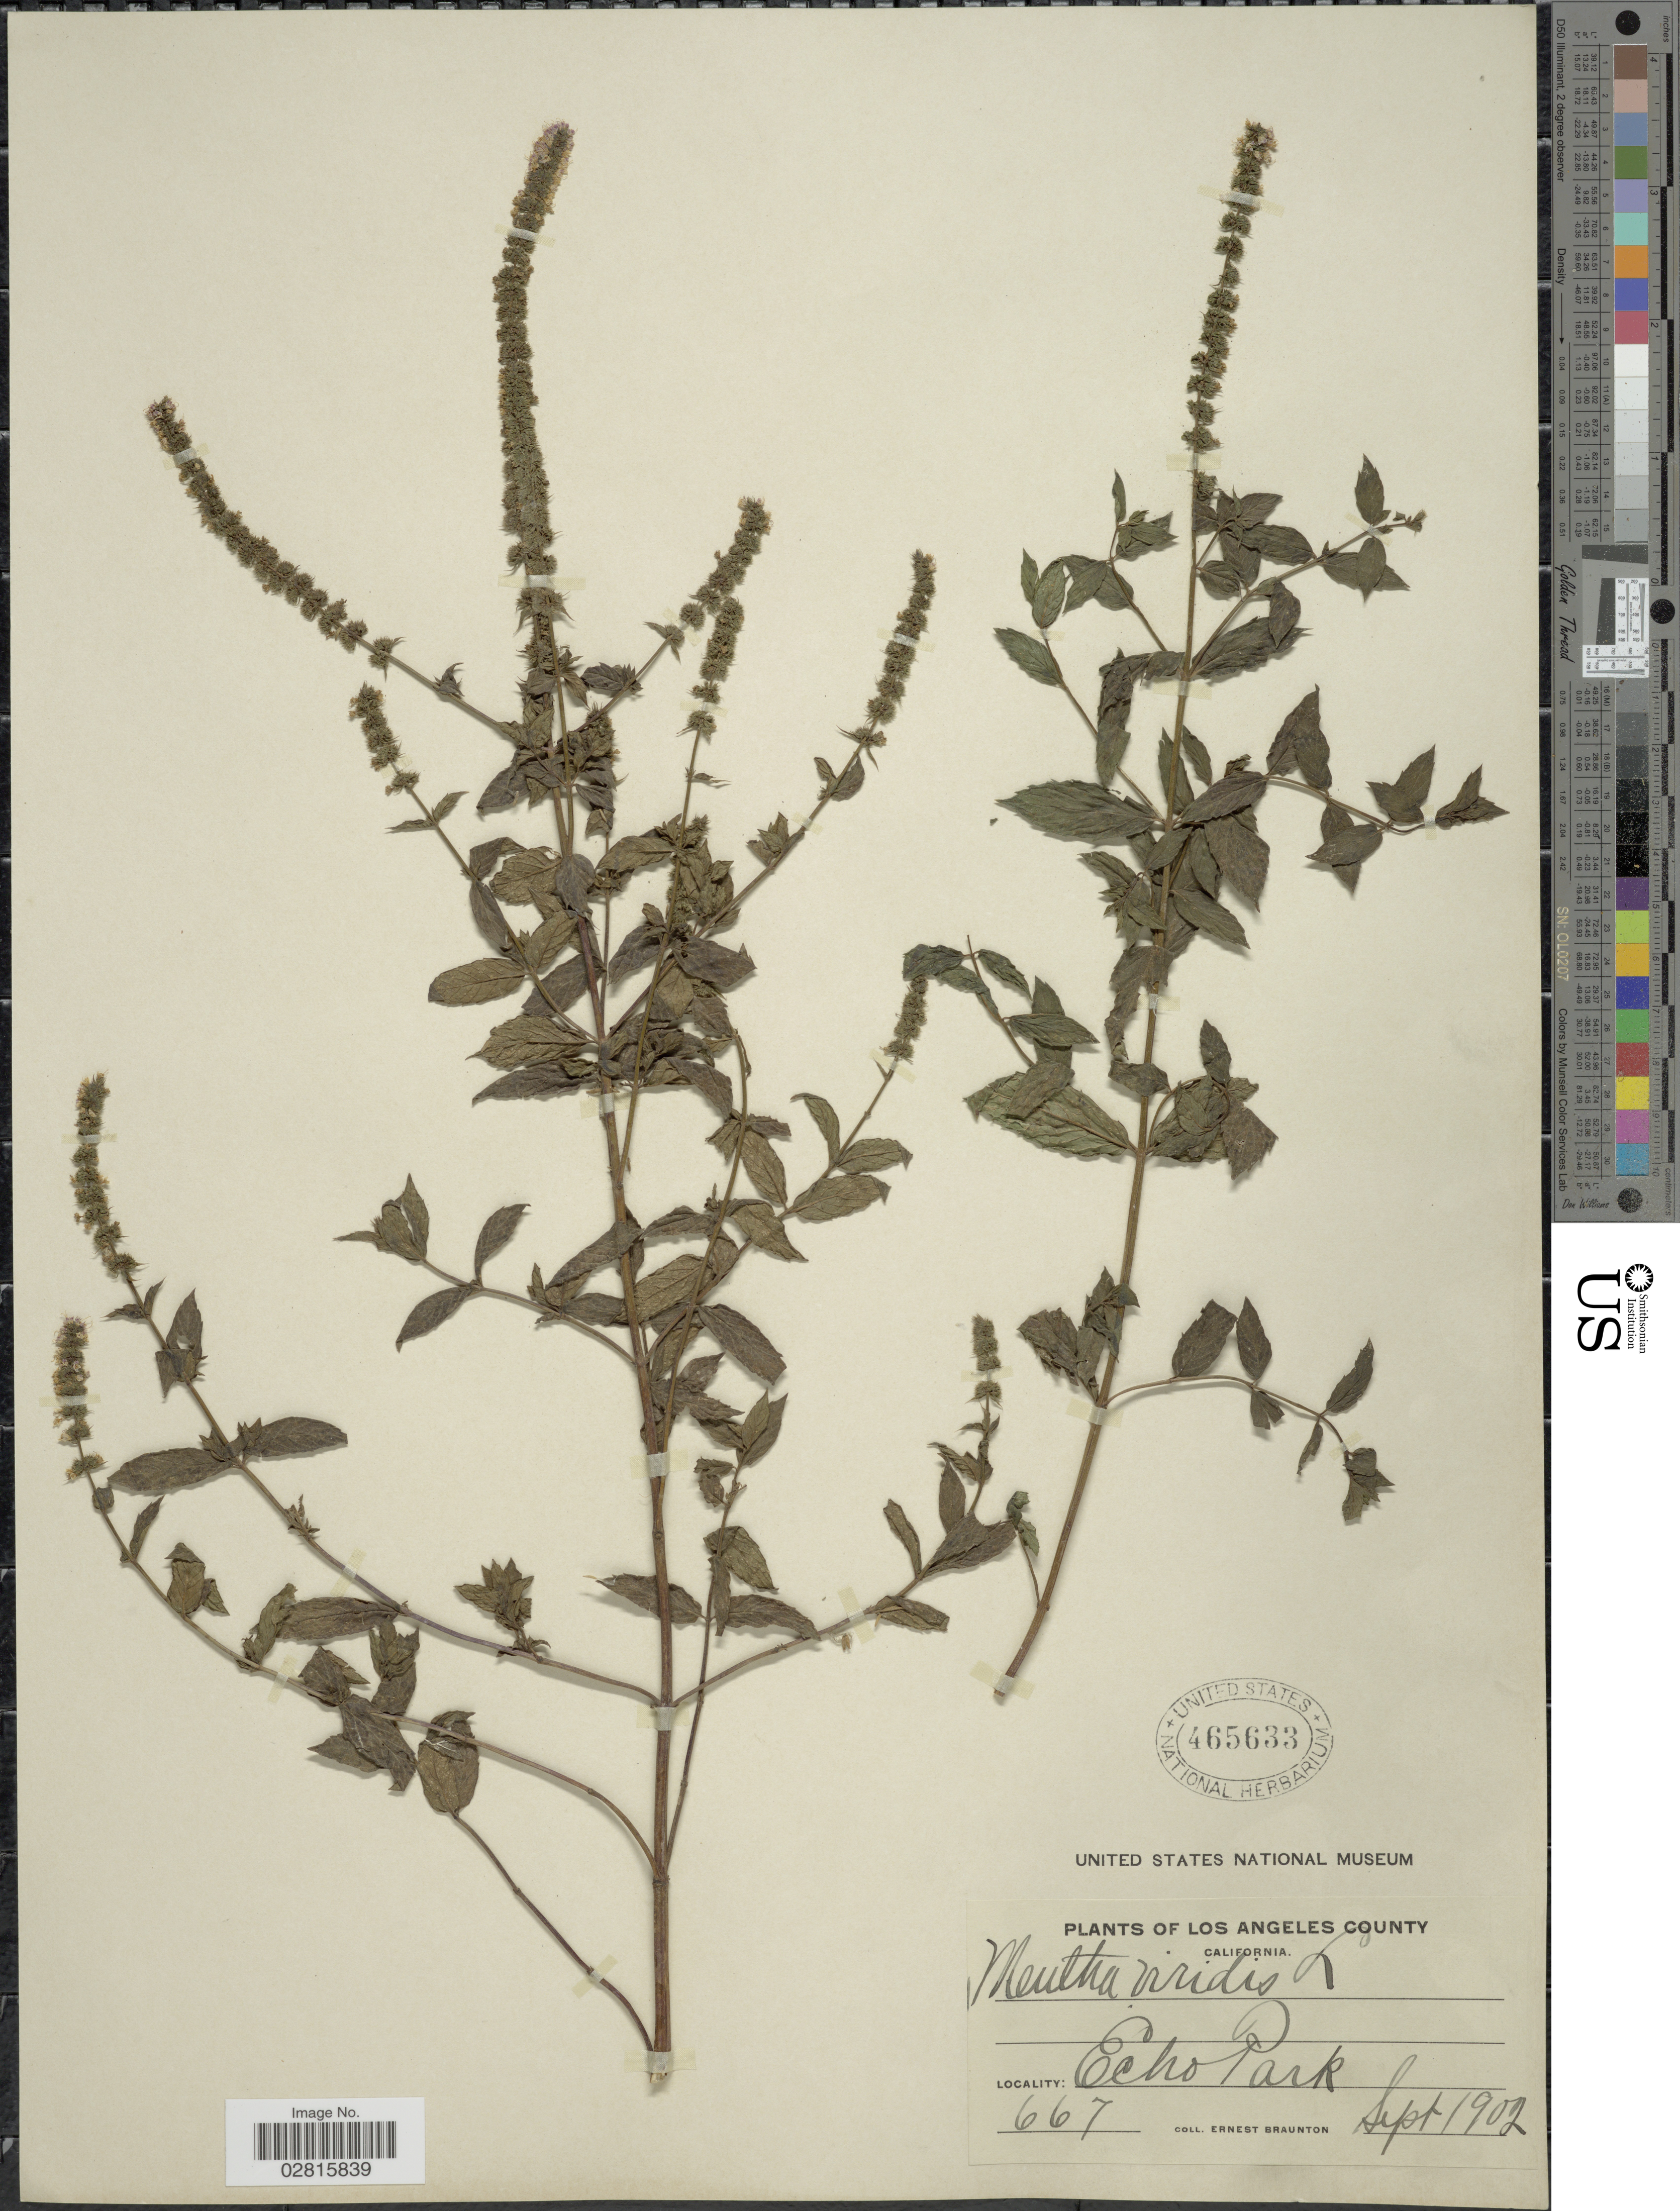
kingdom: Plantae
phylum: Tracheophyta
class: Magnoliopsida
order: Lamiales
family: Lamiaceae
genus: Mentha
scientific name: Mentha spicata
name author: L.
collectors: E. Braunton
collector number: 667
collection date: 1902-09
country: United States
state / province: California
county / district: Los Angeles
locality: Los Angeles County. Echo Park.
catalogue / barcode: US 465633